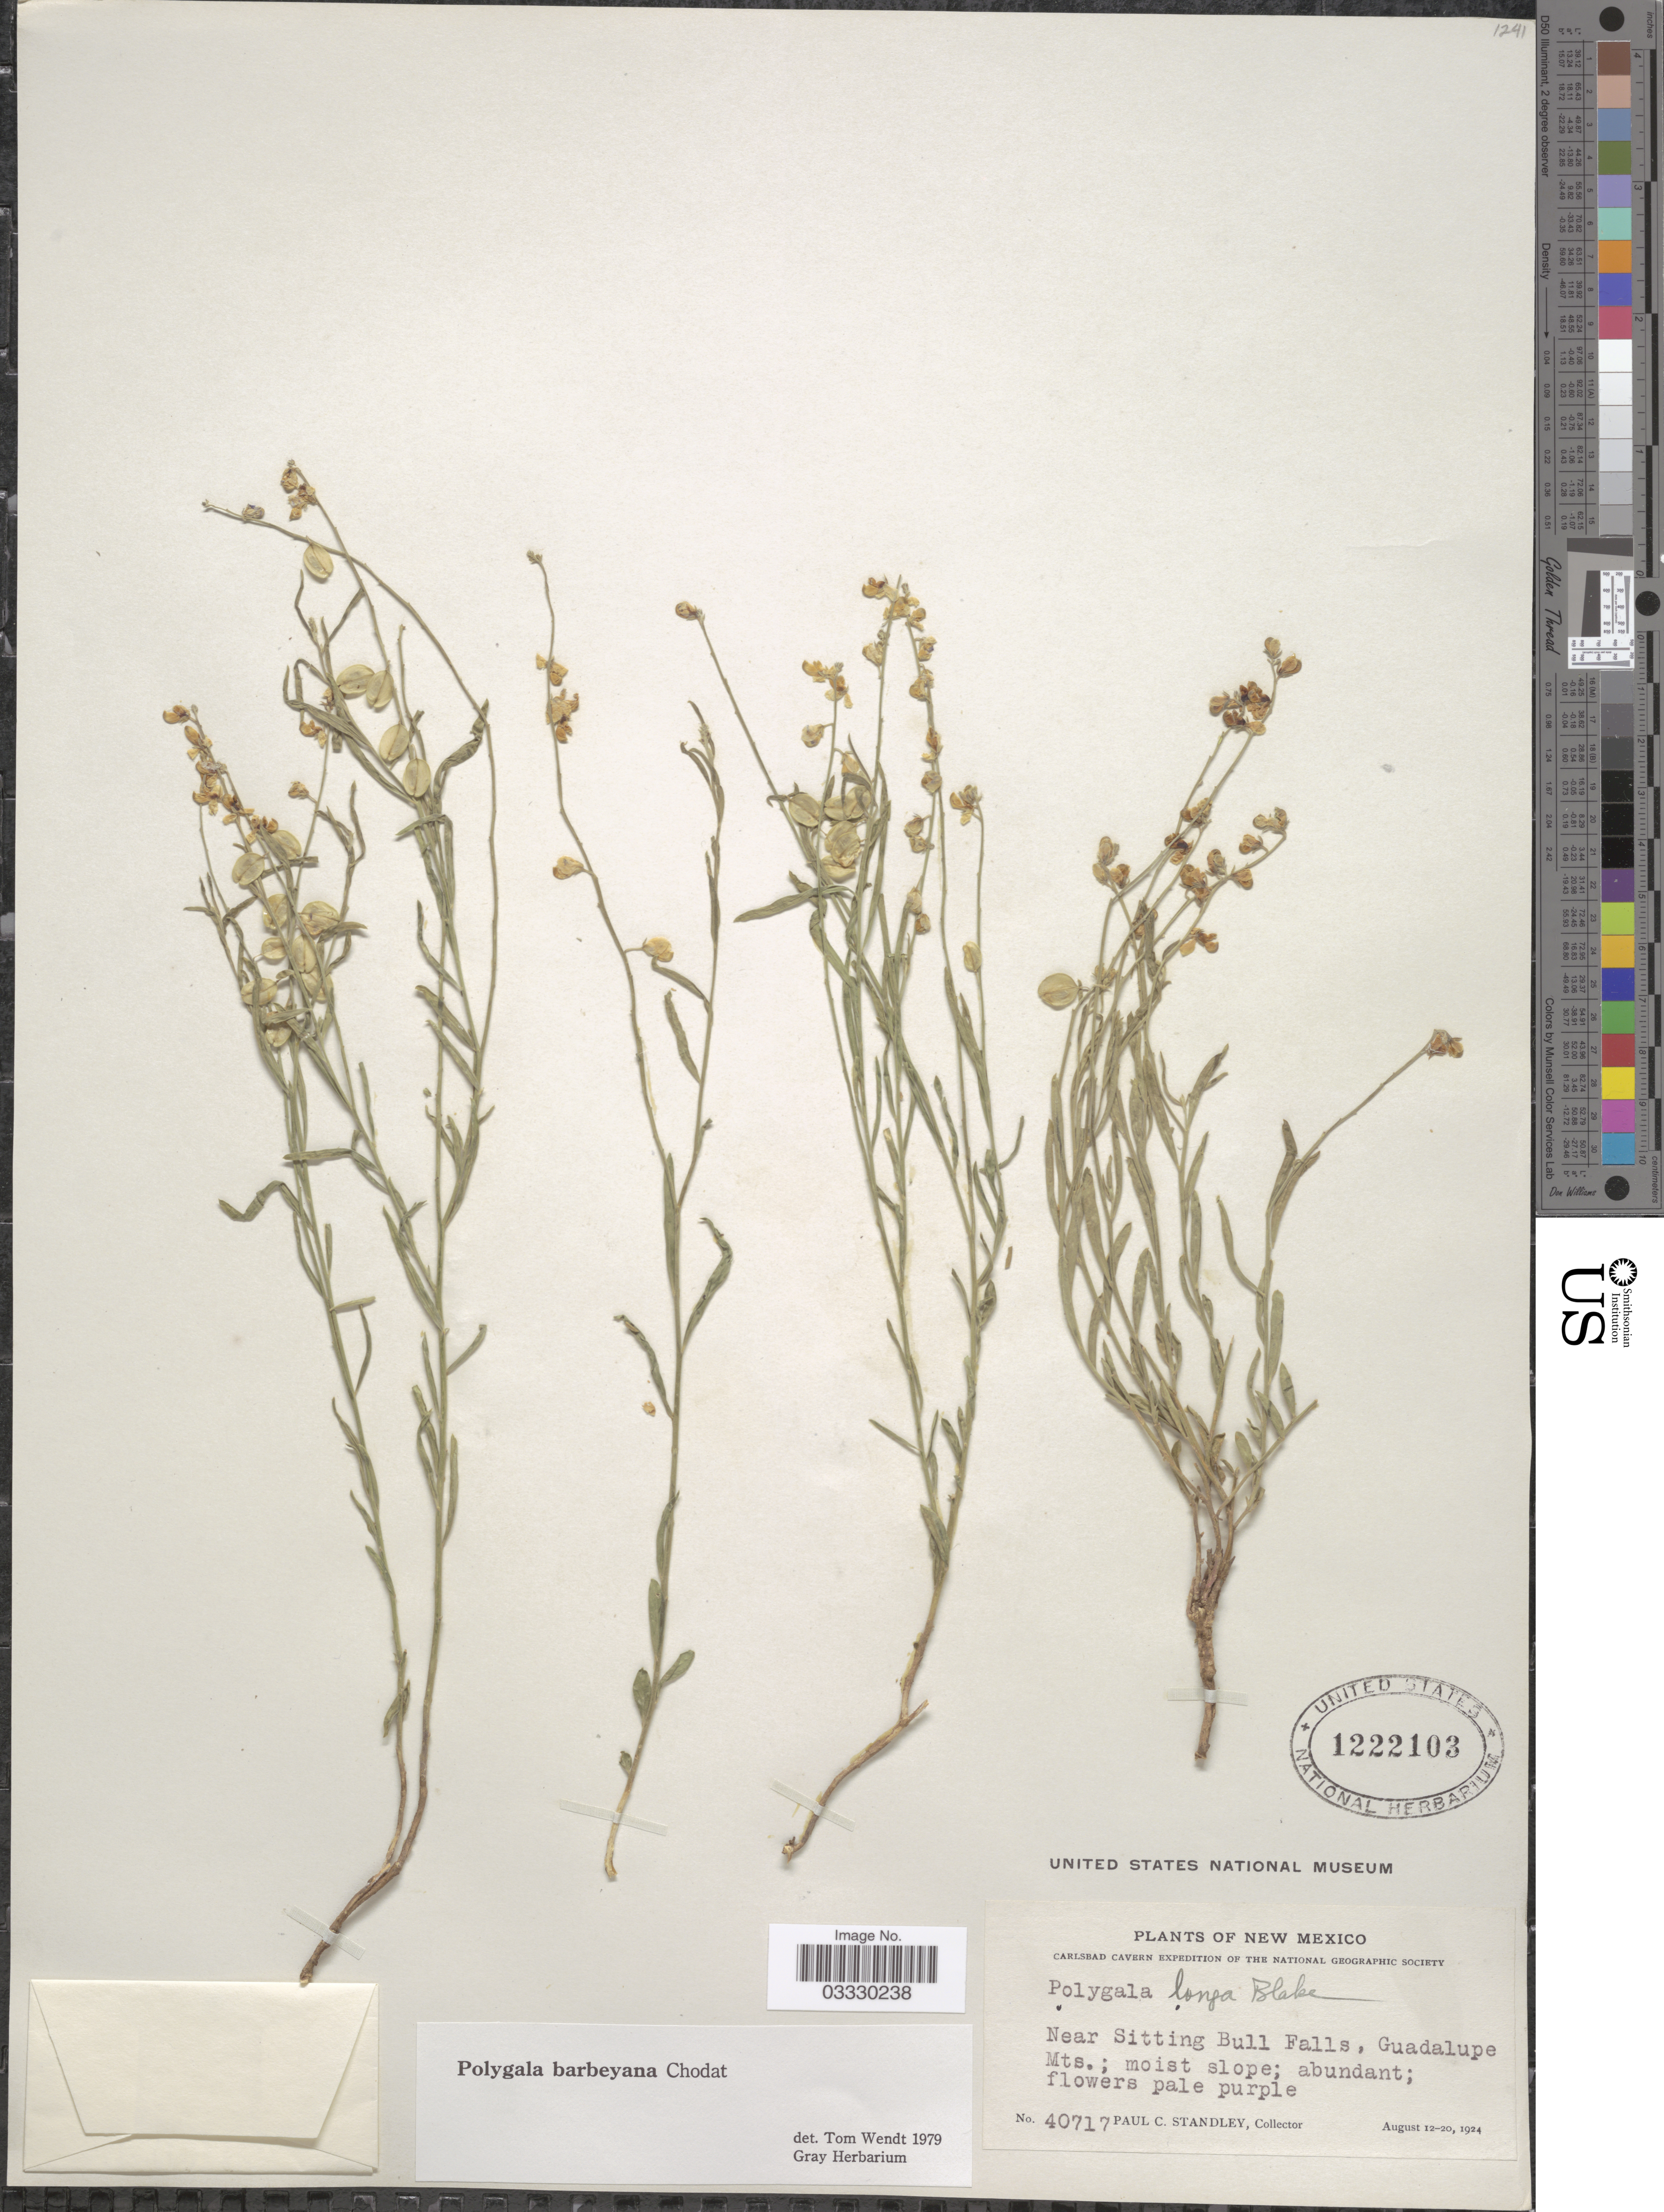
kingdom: Plantae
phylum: Tracheophyta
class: Magnoliopsida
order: Fabales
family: Polygalaceae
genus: Hebecarpa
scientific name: Hebecarpa barbeyana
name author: (Chodat) J.R. Abbott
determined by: Strong, Mark T., (BOT), Smithsonian Institution - National Museum of Natural History (UNITED STATES)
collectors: P. C. Standley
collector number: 40717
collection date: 1924-08-12/1924-08-20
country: United States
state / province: New Mexico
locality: Near Sitting Bull Falls, Guadalupe Mts.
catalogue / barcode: US 1222103